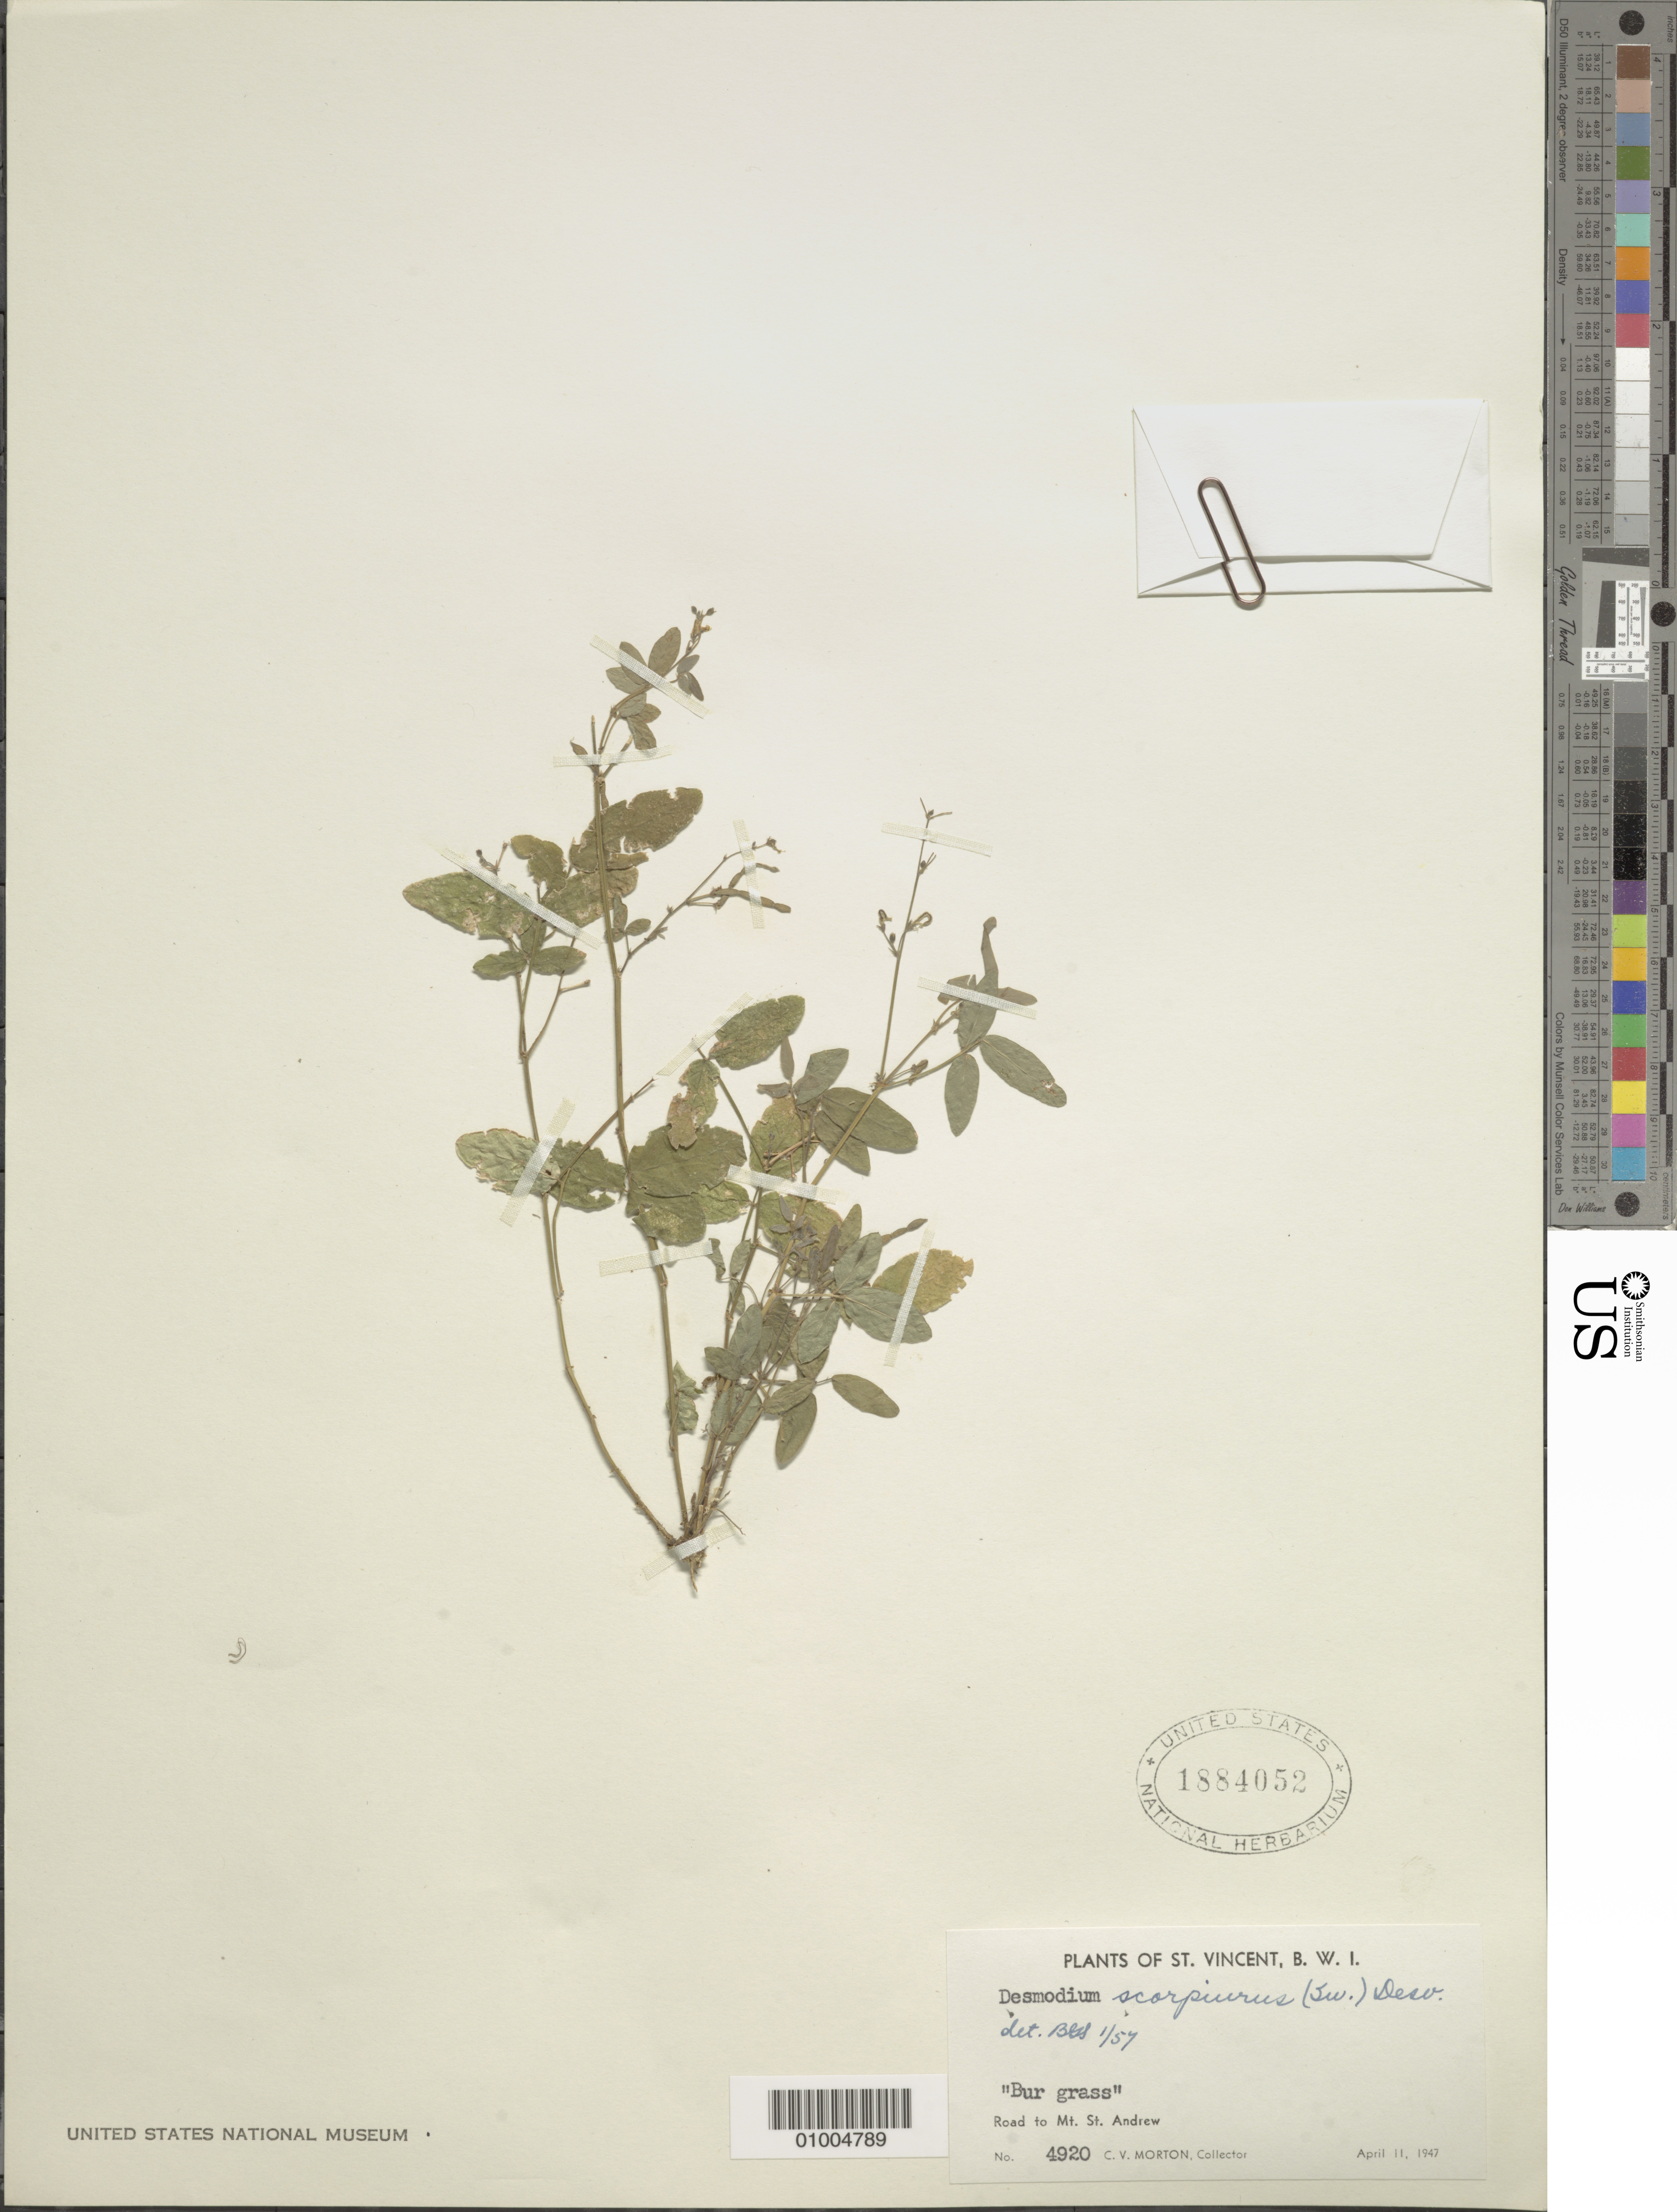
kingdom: Plantae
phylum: Tracheophyta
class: Magnoliopsida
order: Fabales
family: Fabaceae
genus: Desmodium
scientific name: Desmodium scorpiurus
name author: (Sw.) Desv. ex DC.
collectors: C. V. Morton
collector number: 4920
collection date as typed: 11 Apr 1947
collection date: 1947-04-11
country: St. Vincent - Grenadines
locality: Road to Mt. St. Andrew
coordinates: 0 N, 0 E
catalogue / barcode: US 1884052